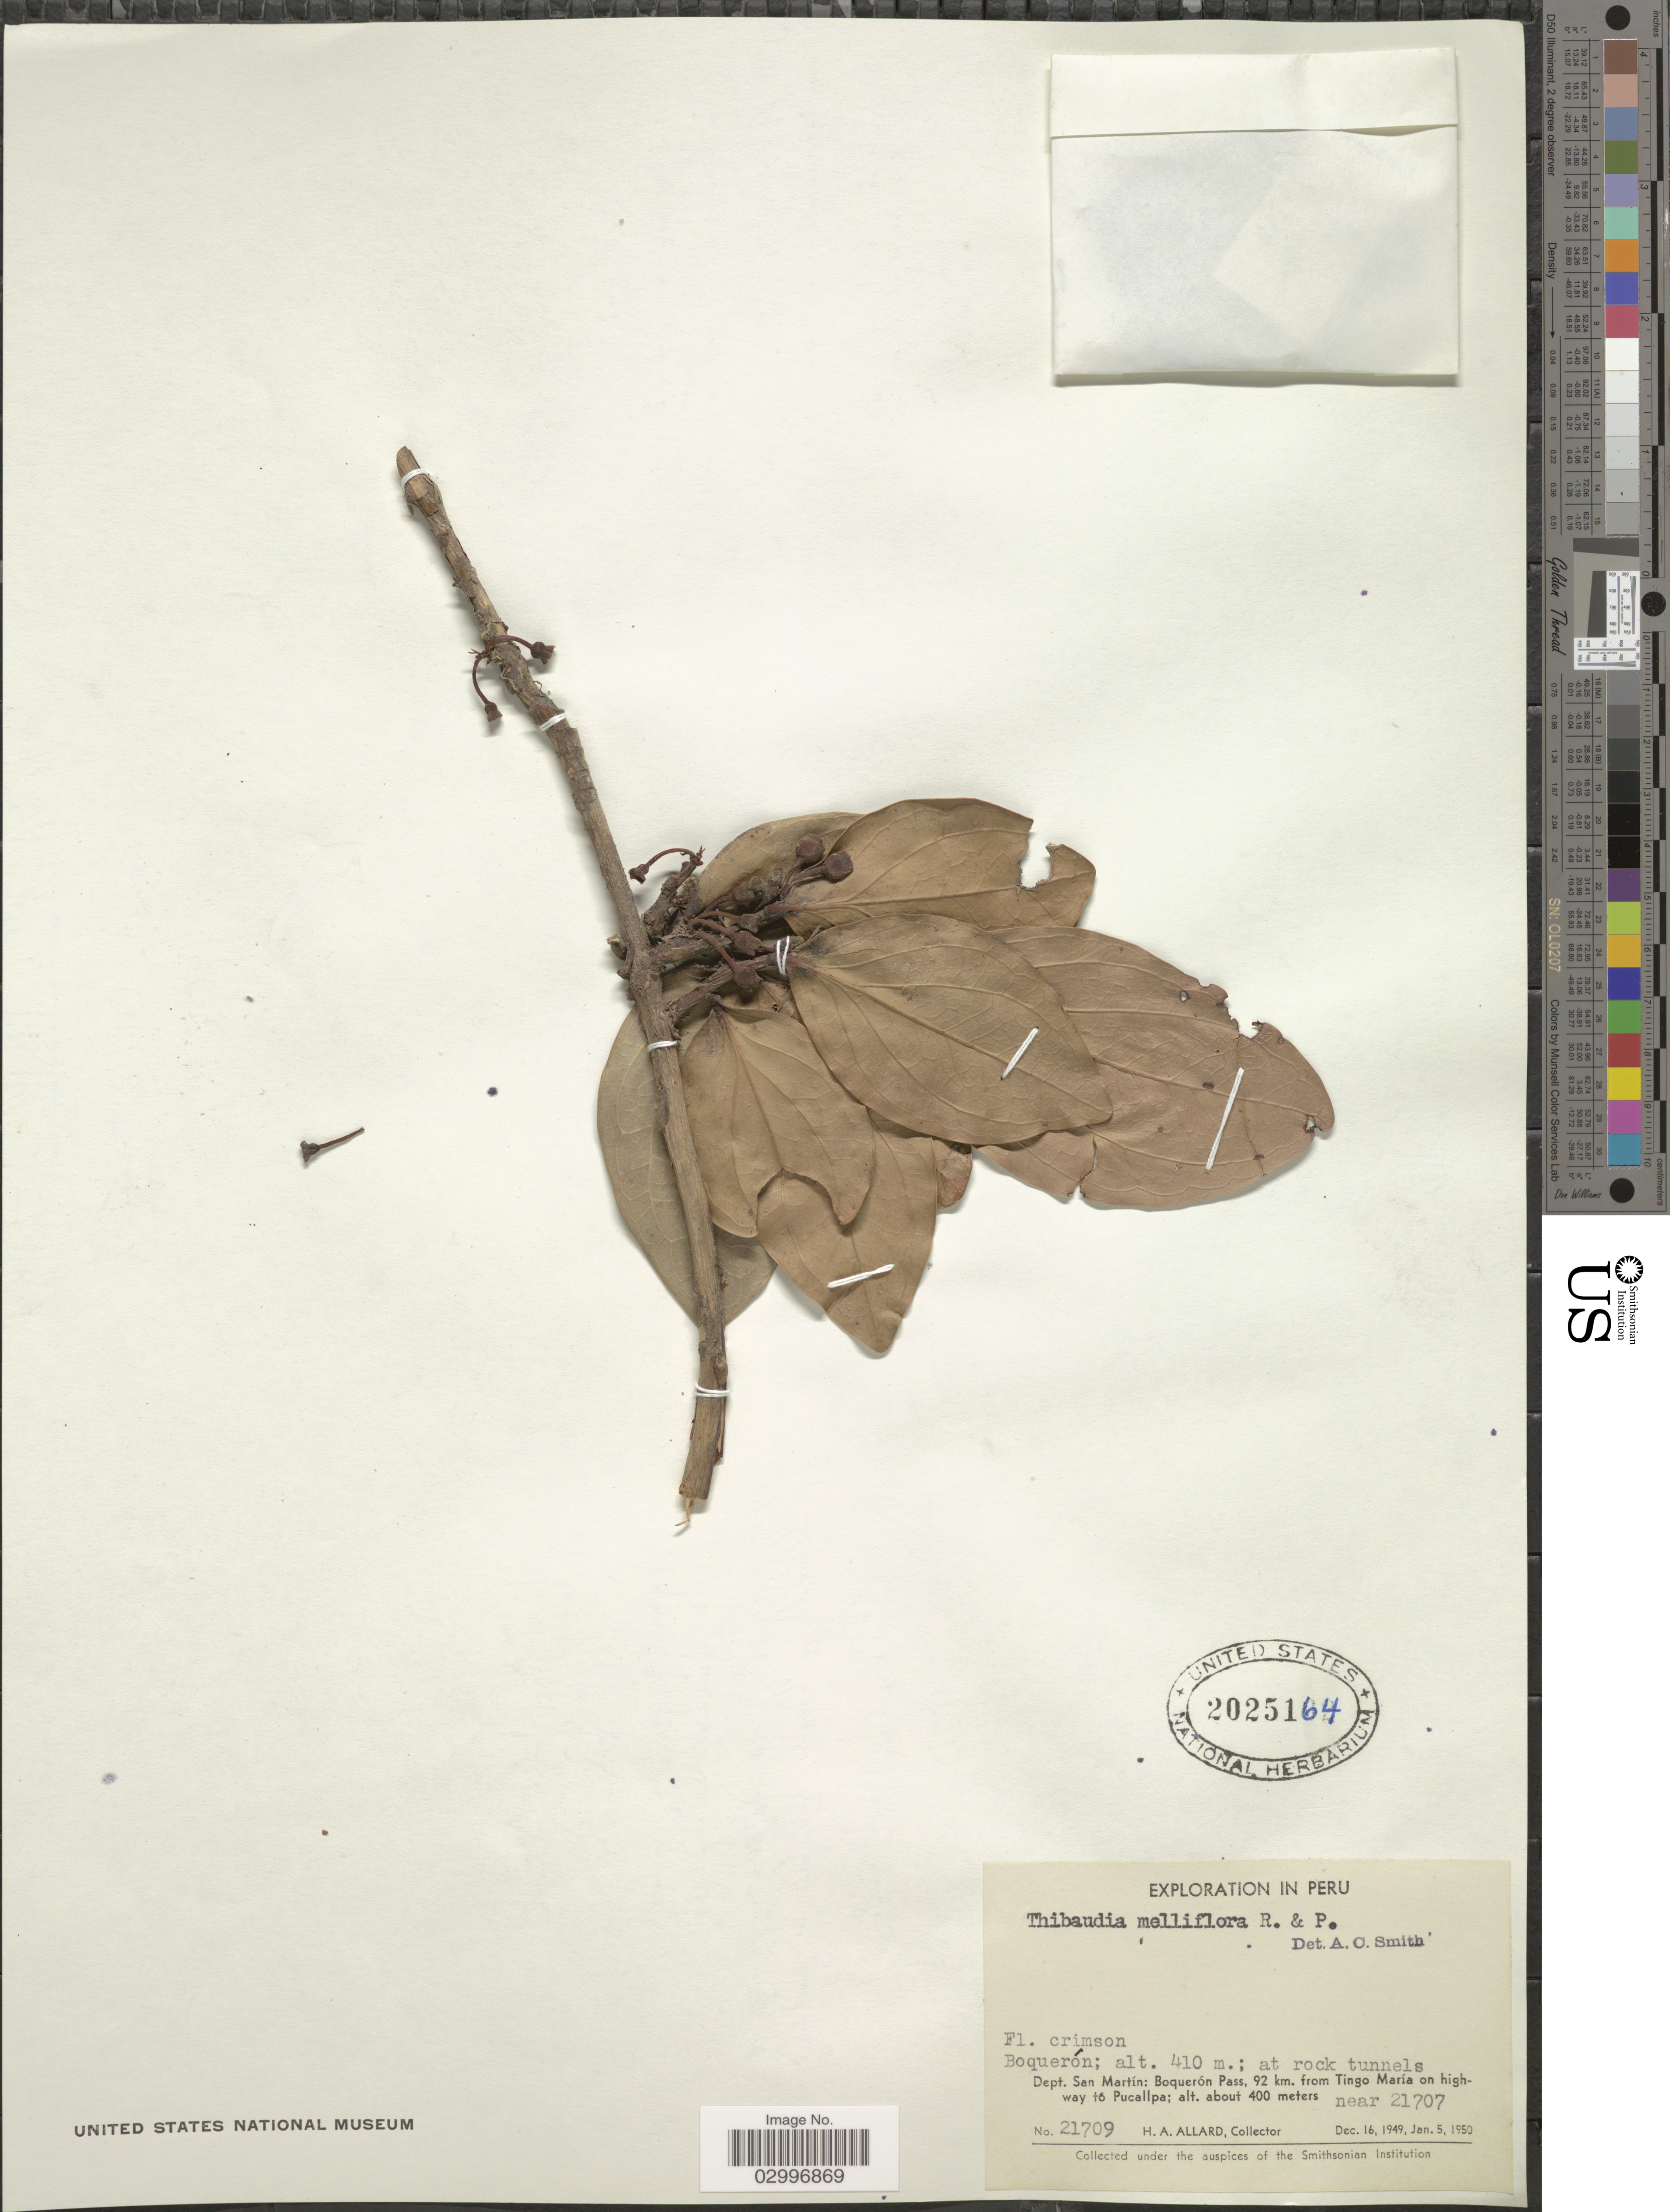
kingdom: Plantae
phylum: Tracheophyta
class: Magnoliopsida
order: Ericales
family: Ericaceae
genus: Thibaudia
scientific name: Thibaudia mellifera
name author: Ruiz & Pav. ex J. St.-Hil.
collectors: H. A. Allard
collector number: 21709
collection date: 1949-12-16/1950-01-05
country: Peru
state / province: San Martín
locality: Boquerón; at rock tunnels, Dept. San Martín: Boquerón Pass, 92 km. from Tingo María on highway to Pucallpa; near 21707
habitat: at rock tunnels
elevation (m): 400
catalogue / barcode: US 2025164